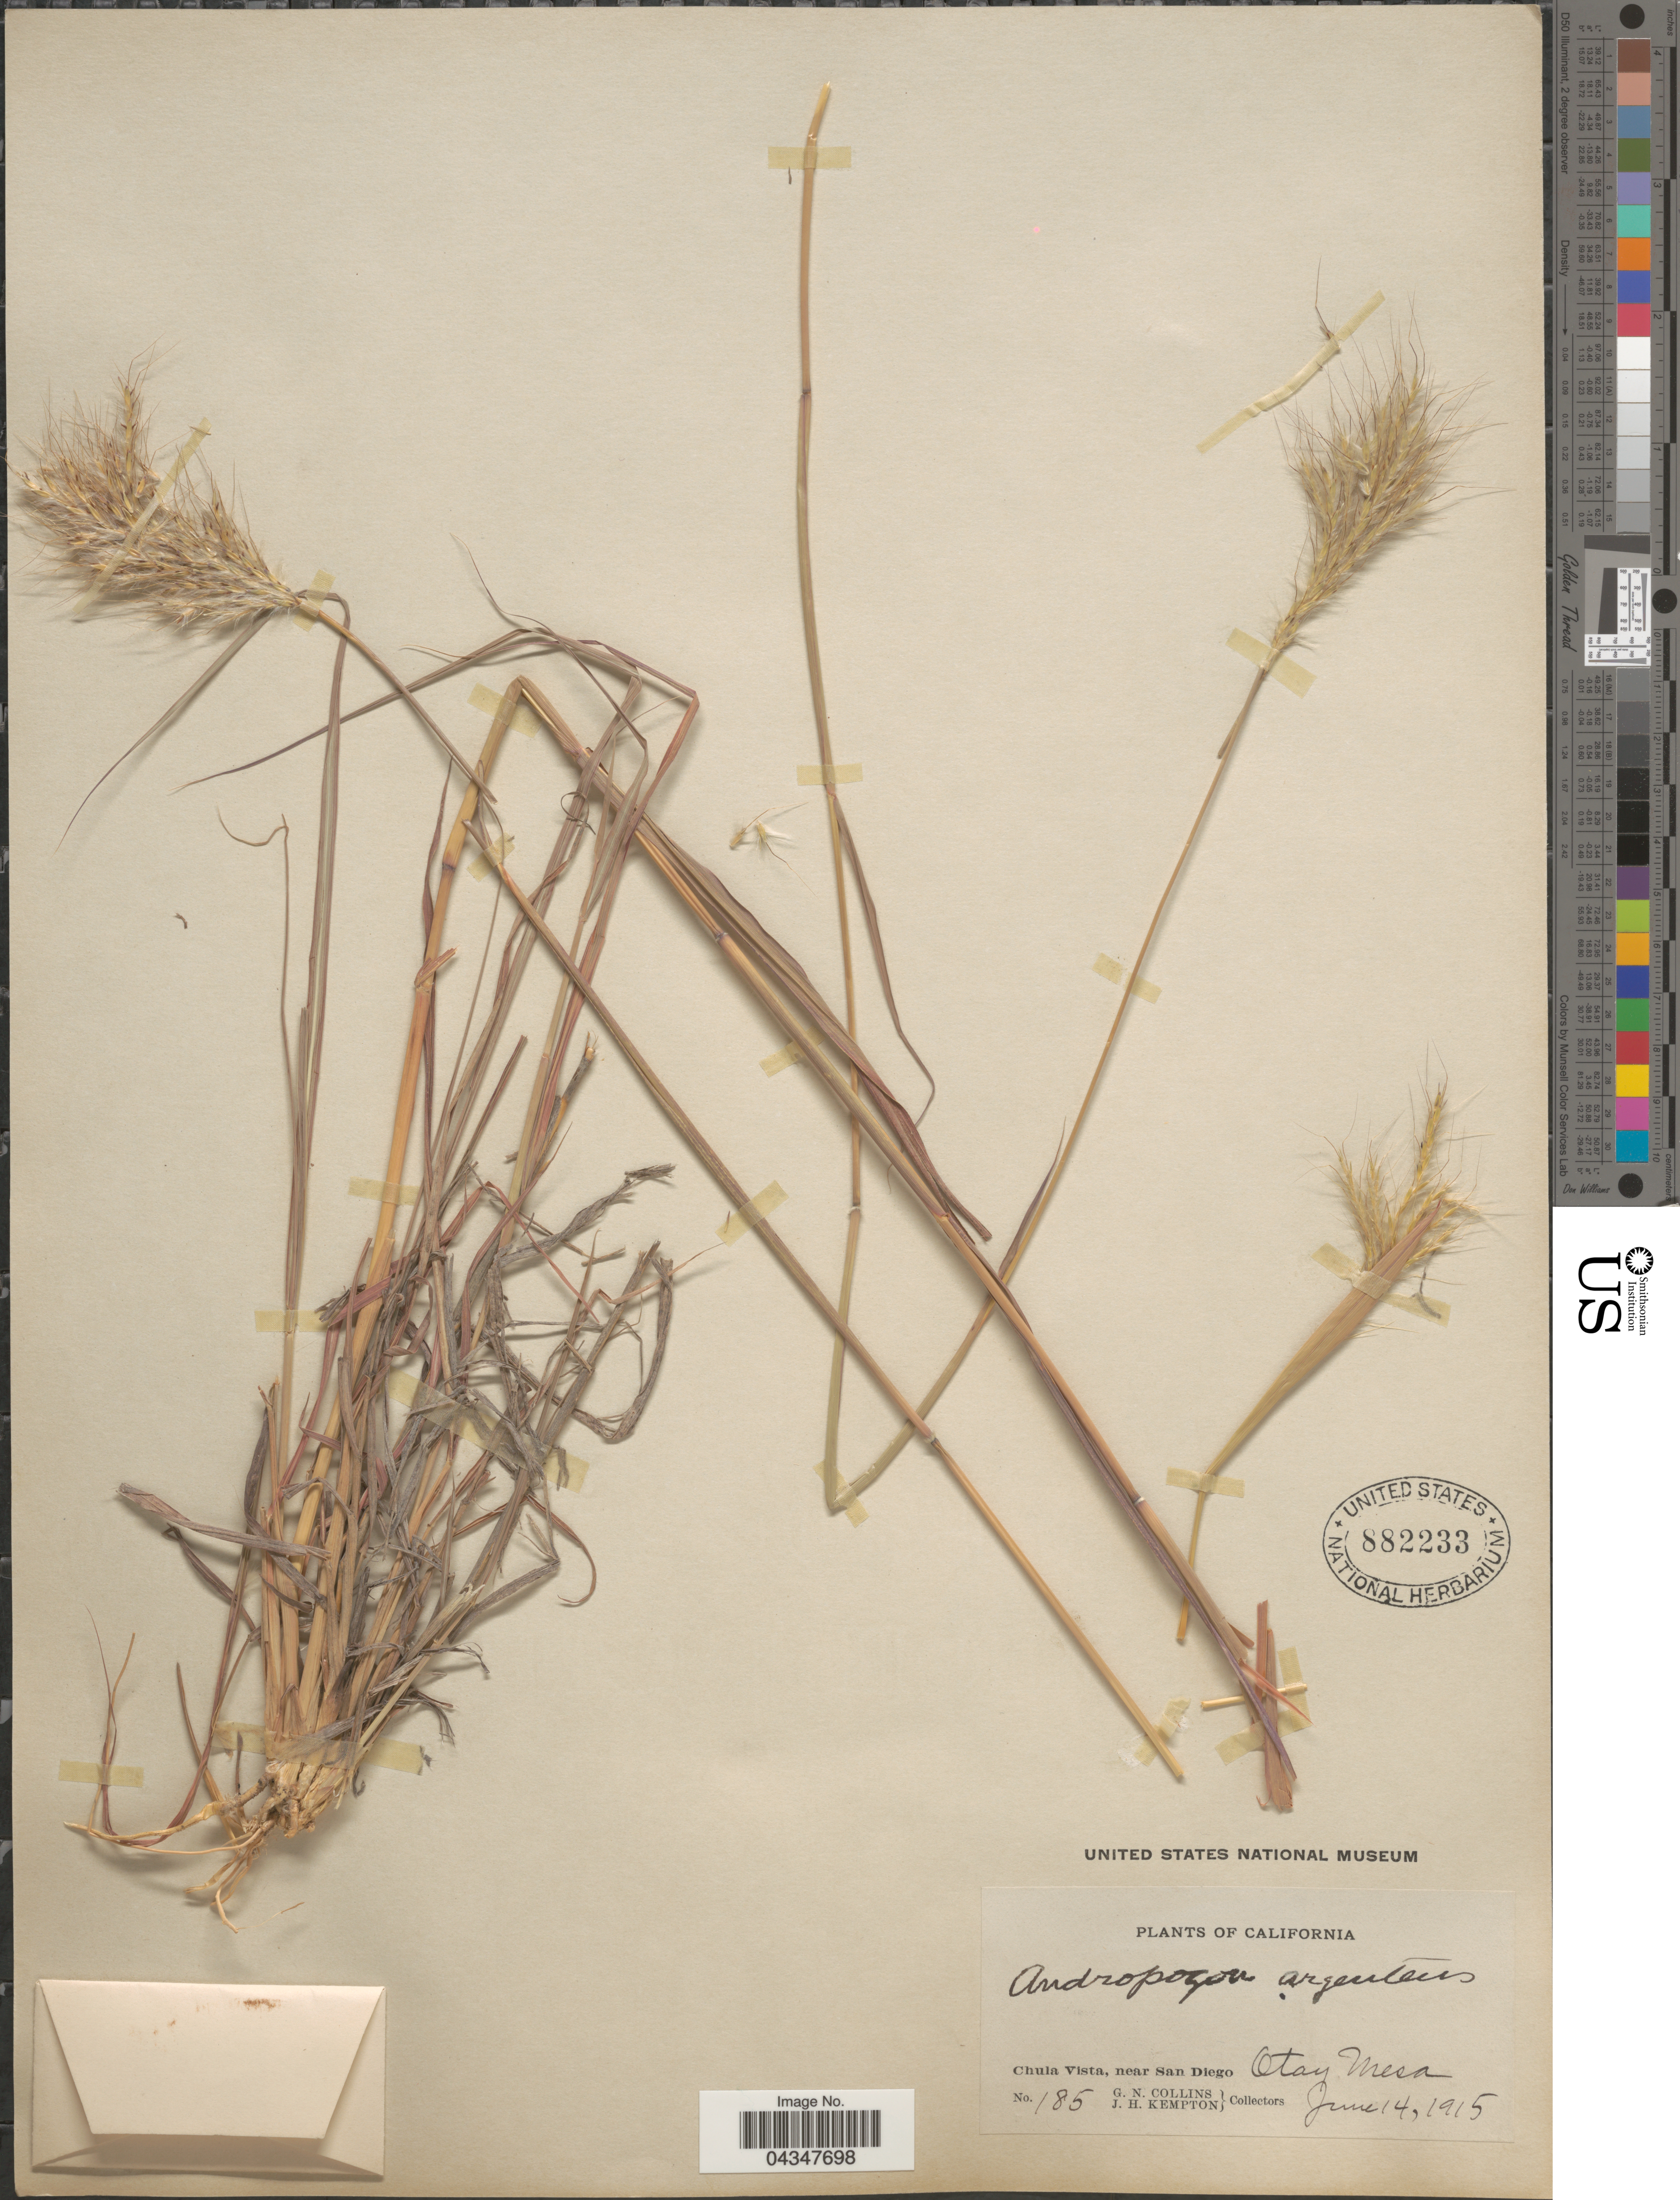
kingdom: Plantae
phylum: Tracheophyta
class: Liliopsida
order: Poales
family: Poaceae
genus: Bothriochloa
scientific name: Bothriochloa barbinodis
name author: (Lag.) Herter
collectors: G. Collins & J. H. Kempton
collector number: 185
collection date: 1915-06-14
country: United States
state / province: California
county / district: San Diego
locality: Chula Vista, near San Diego. Otay Mesa.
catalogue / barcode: US 882233